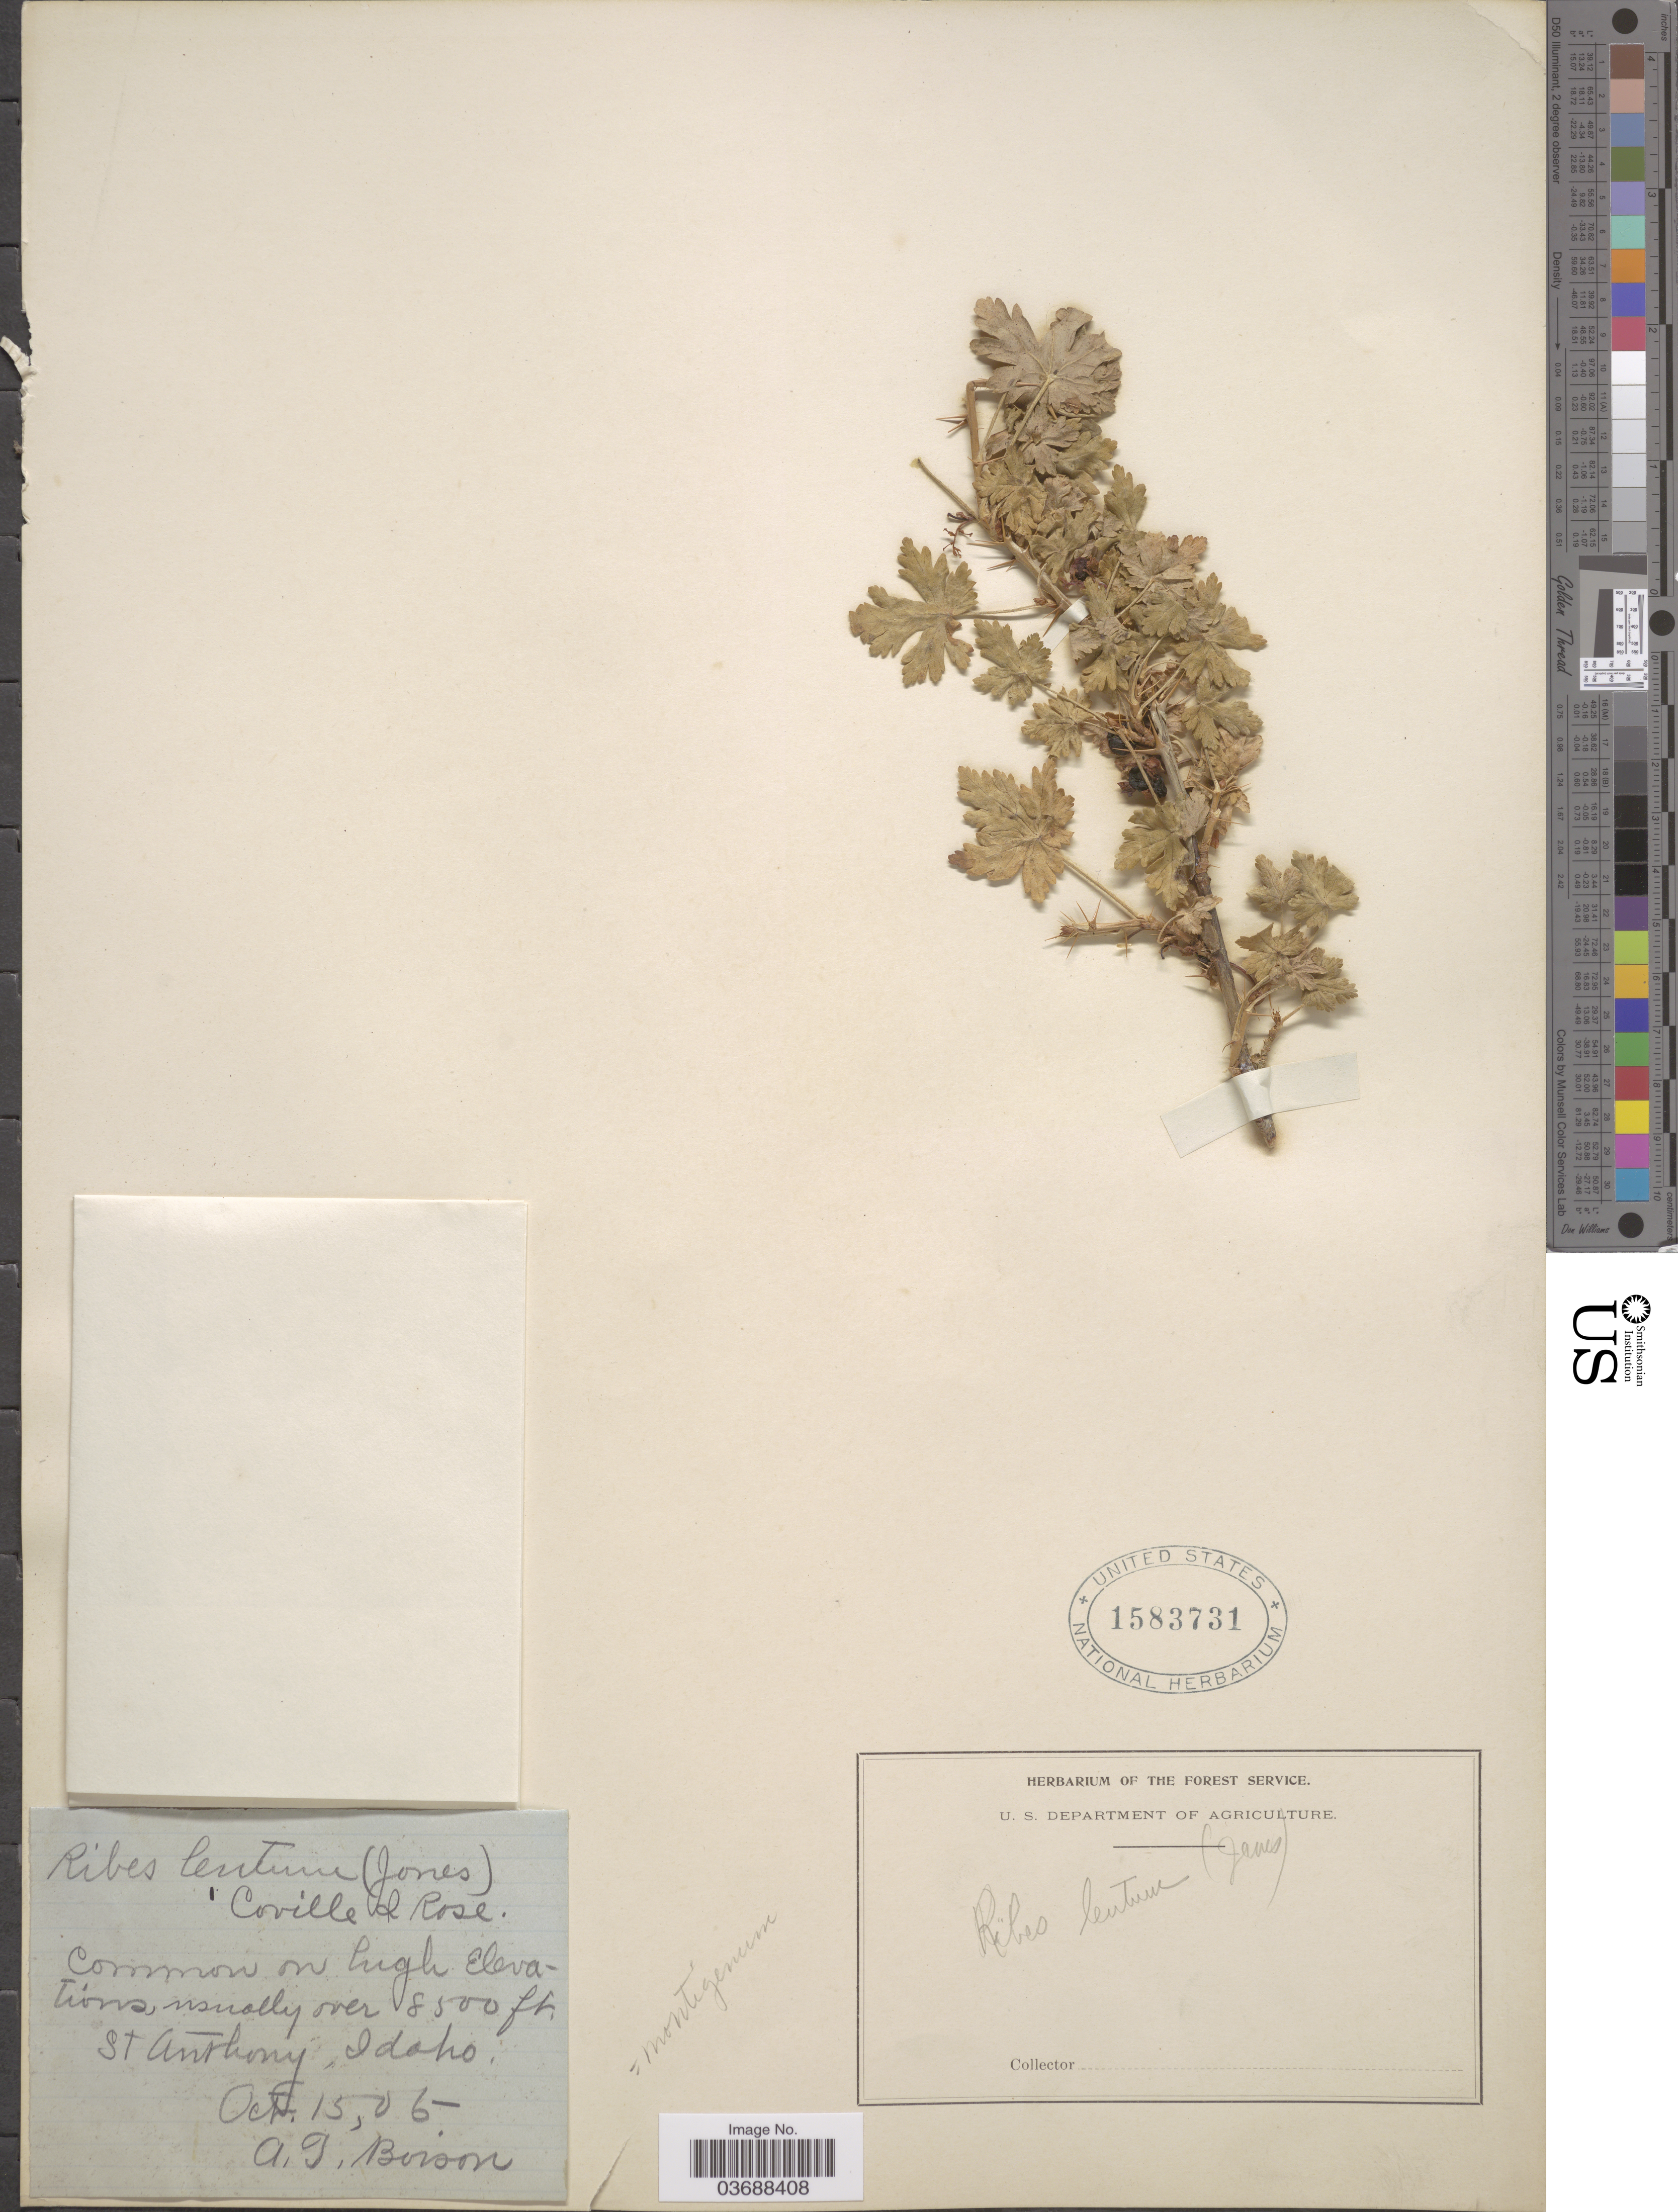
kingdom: Plantae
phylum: Tracheophyta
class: Magnoliopsida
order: Saxifragales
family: Grossulariaceae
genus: Ribes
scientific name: Ribes montigenum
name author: McClatchie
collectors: A. Boison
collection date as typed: Transcribed d/m/y: 15/10/6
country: United States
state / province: Idaho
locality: St. Anthony.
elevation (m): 2591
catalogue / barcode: US 1583731